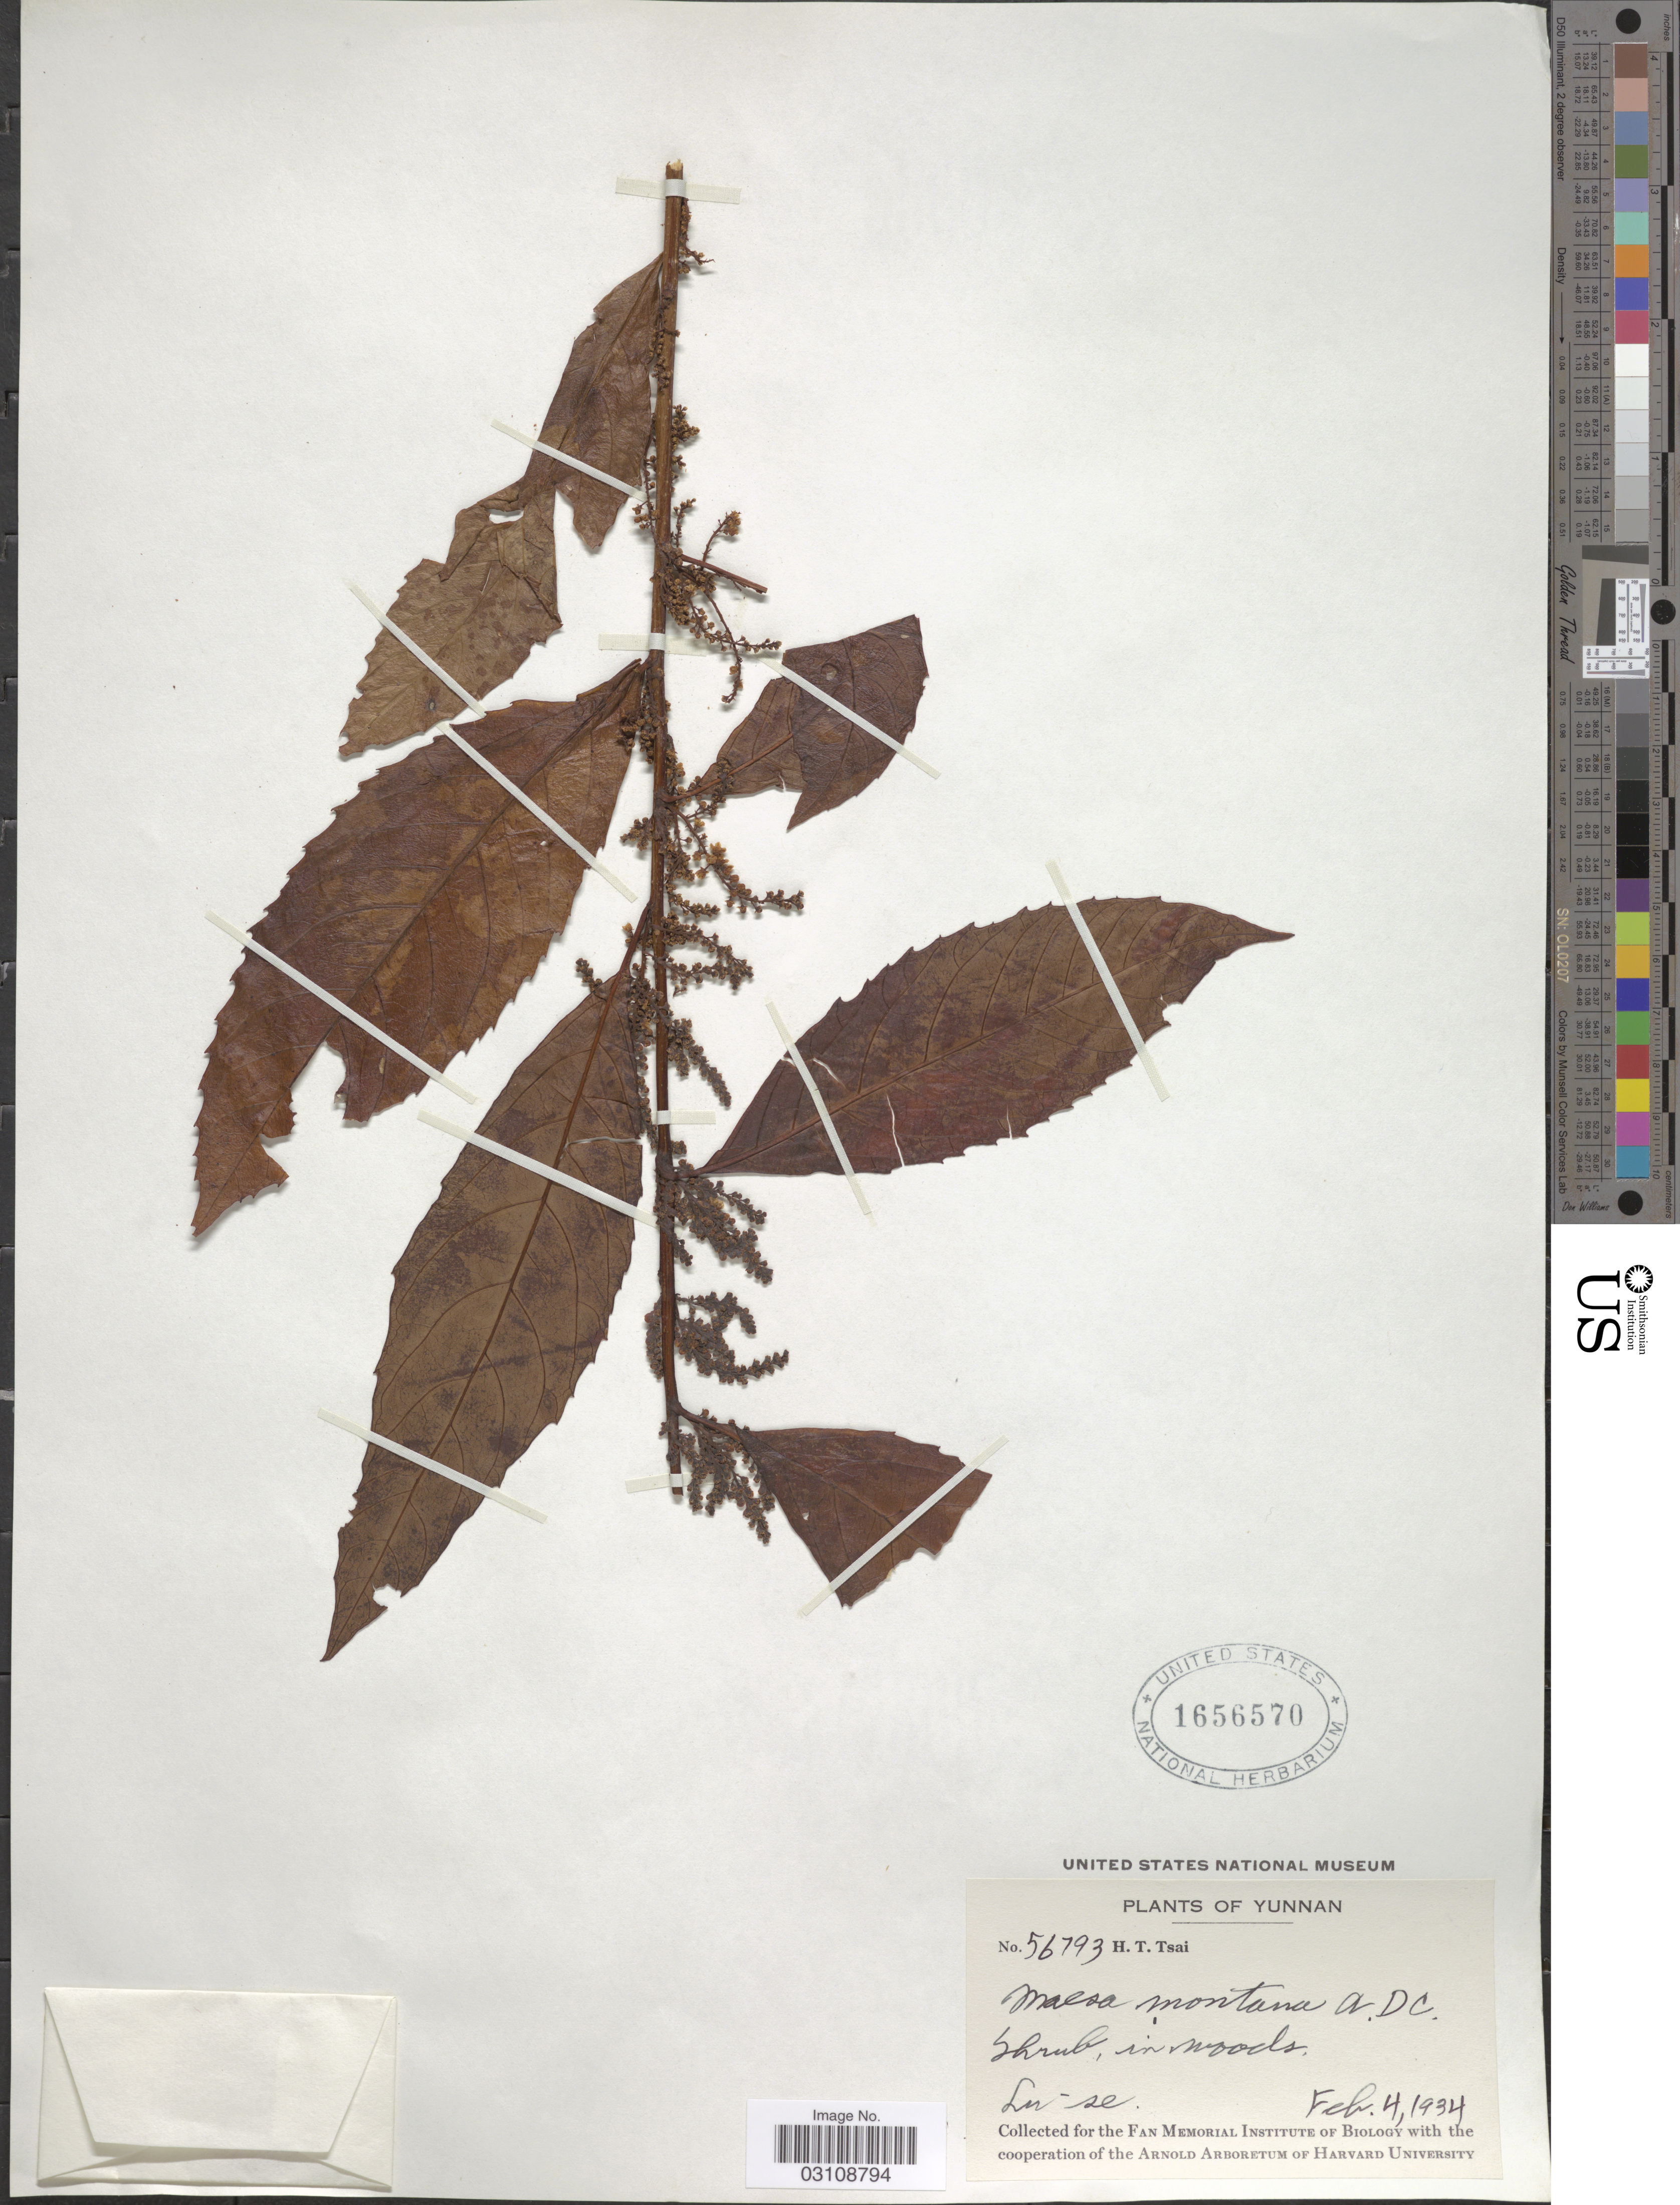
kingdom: Plantae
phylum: Tracheophyta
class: Magnoliopsida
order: Ericales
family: Primulaceae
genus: Maesa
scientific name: Maesa montana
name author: A. DC.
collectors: H. Tsai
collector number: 56793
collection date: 1934-02-04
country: China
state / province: Yunnan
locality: Lu-se.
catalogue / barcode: US 1656570